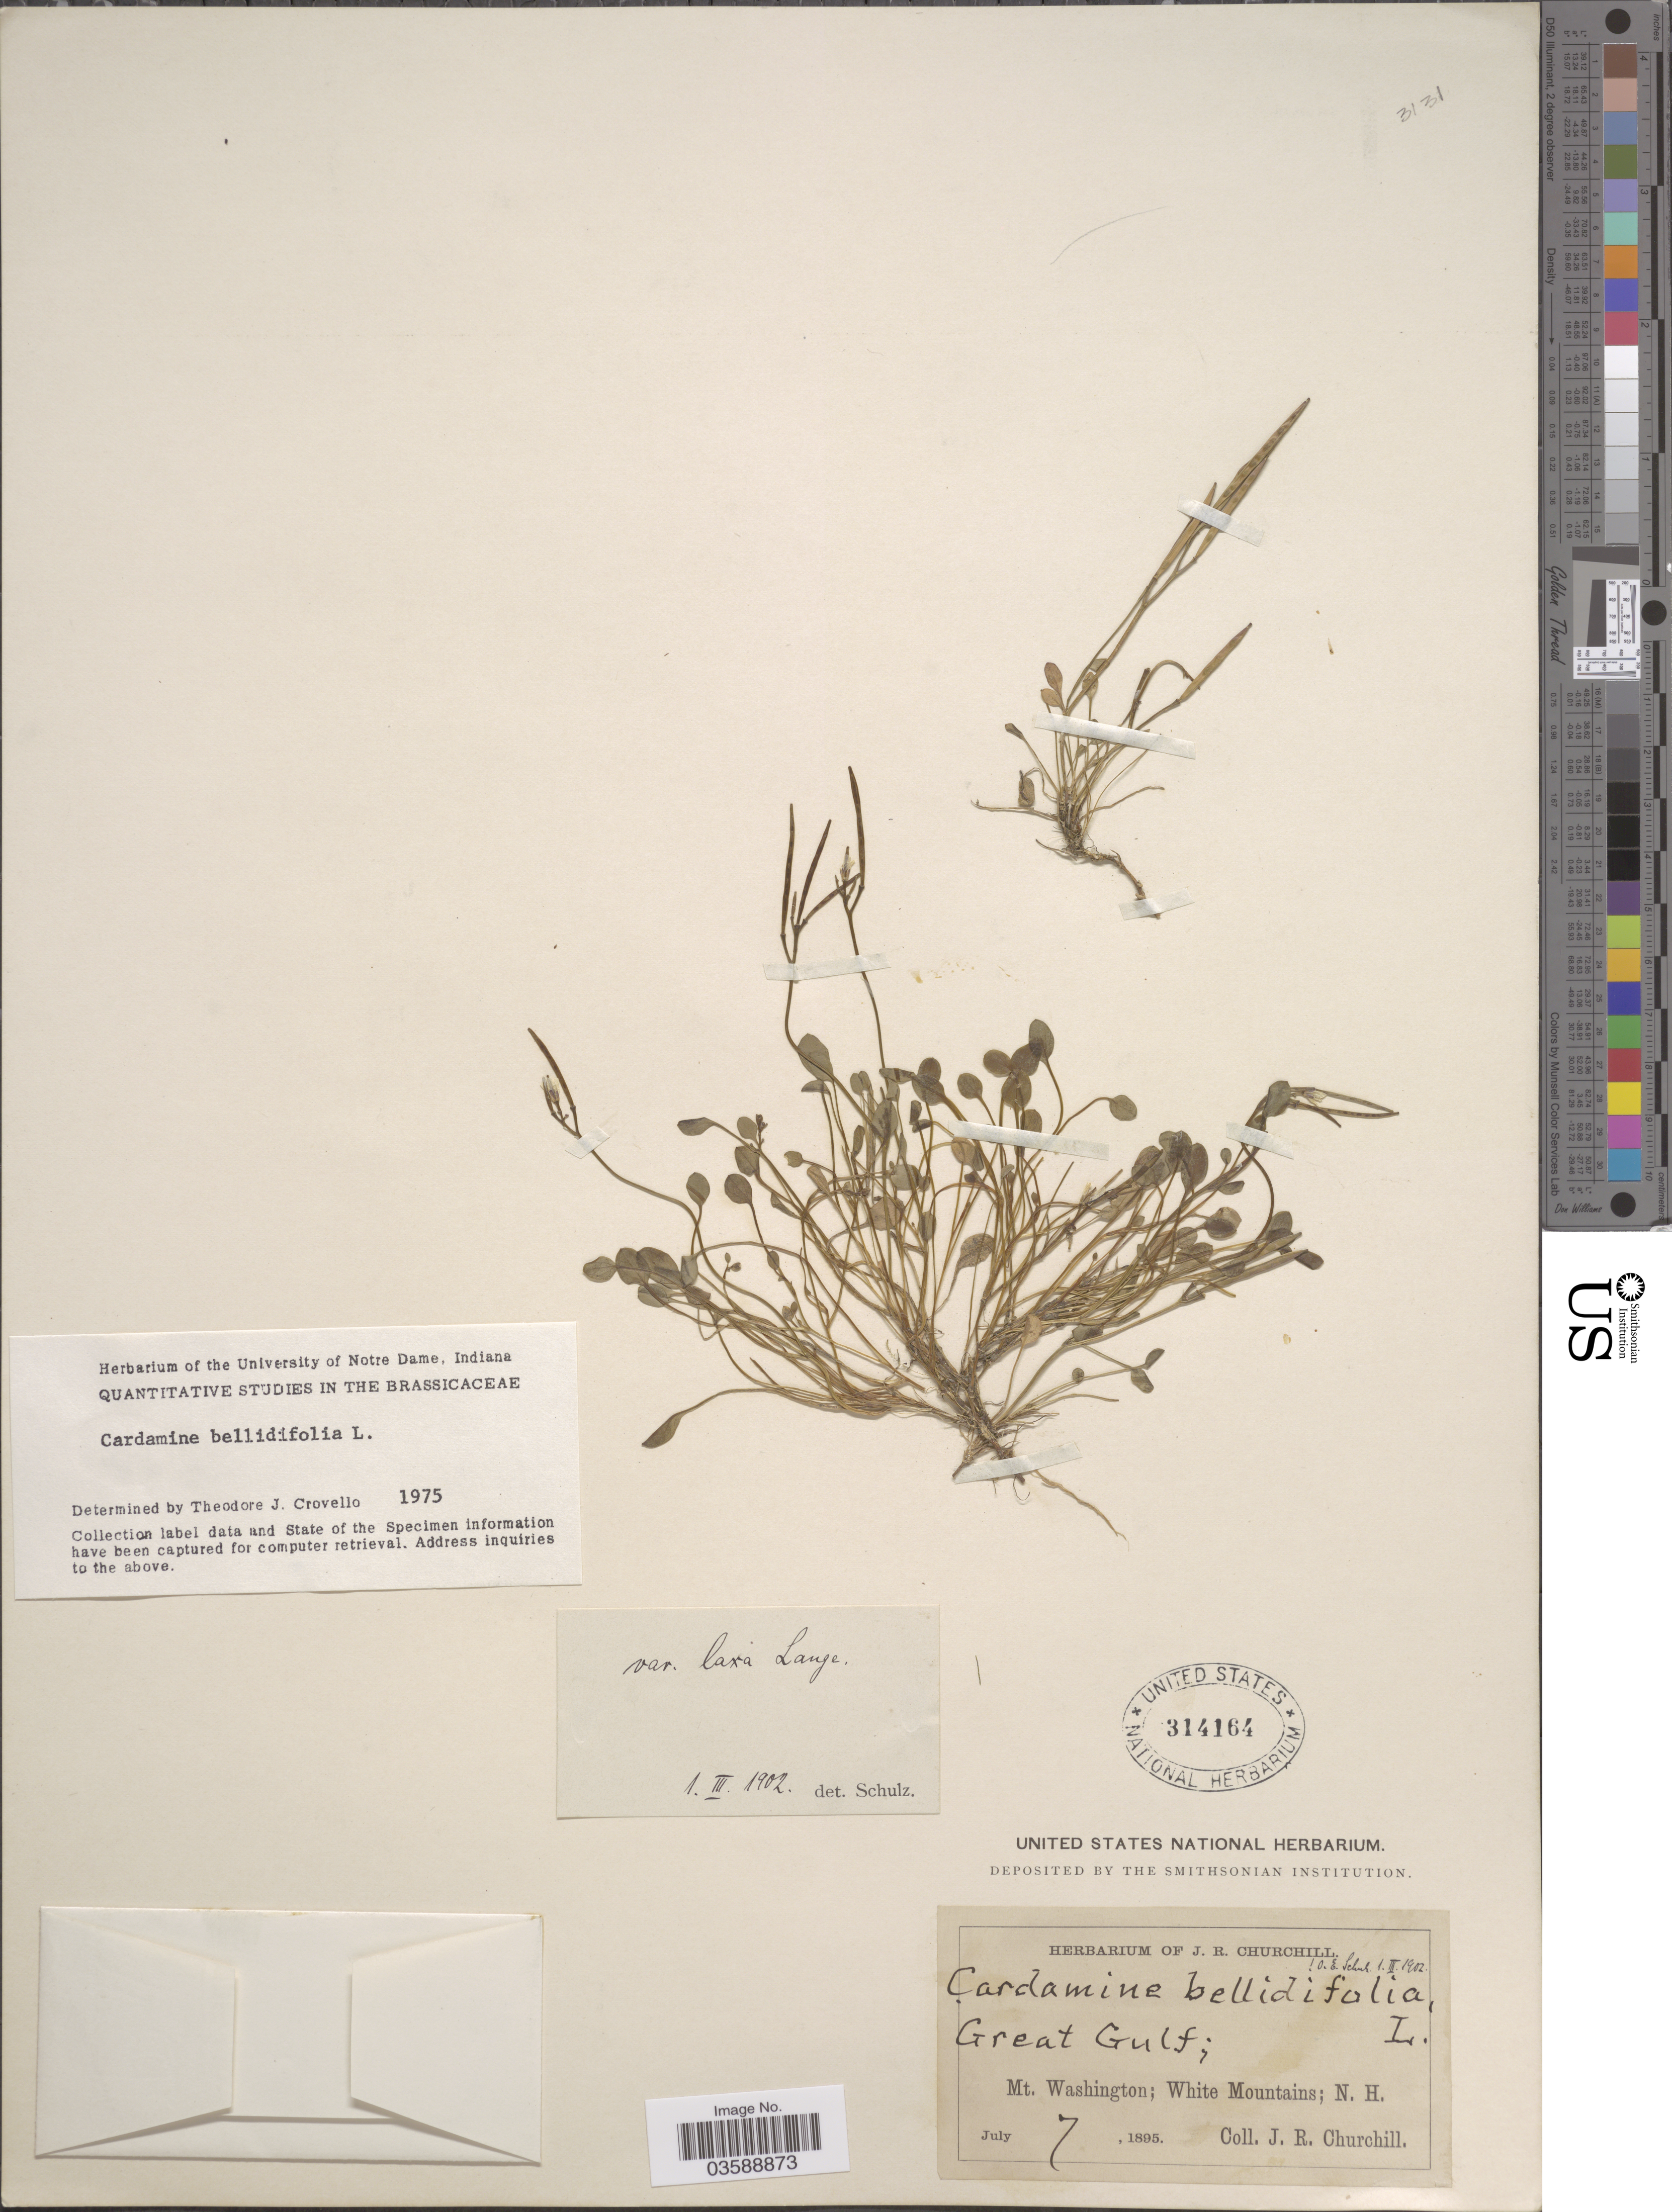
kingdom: Plantae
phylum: Tracheophyta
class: Magnoliopsida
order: Brassicales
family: Brassicaceae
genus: Cardamine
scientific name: Cardamine bellidifolia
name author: L.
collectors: J. Churchill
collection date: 1895-07-07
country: United States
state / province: New Hampshire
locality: Great Gulf. Mt. Washington; White Mountains.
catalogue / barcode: US 314164